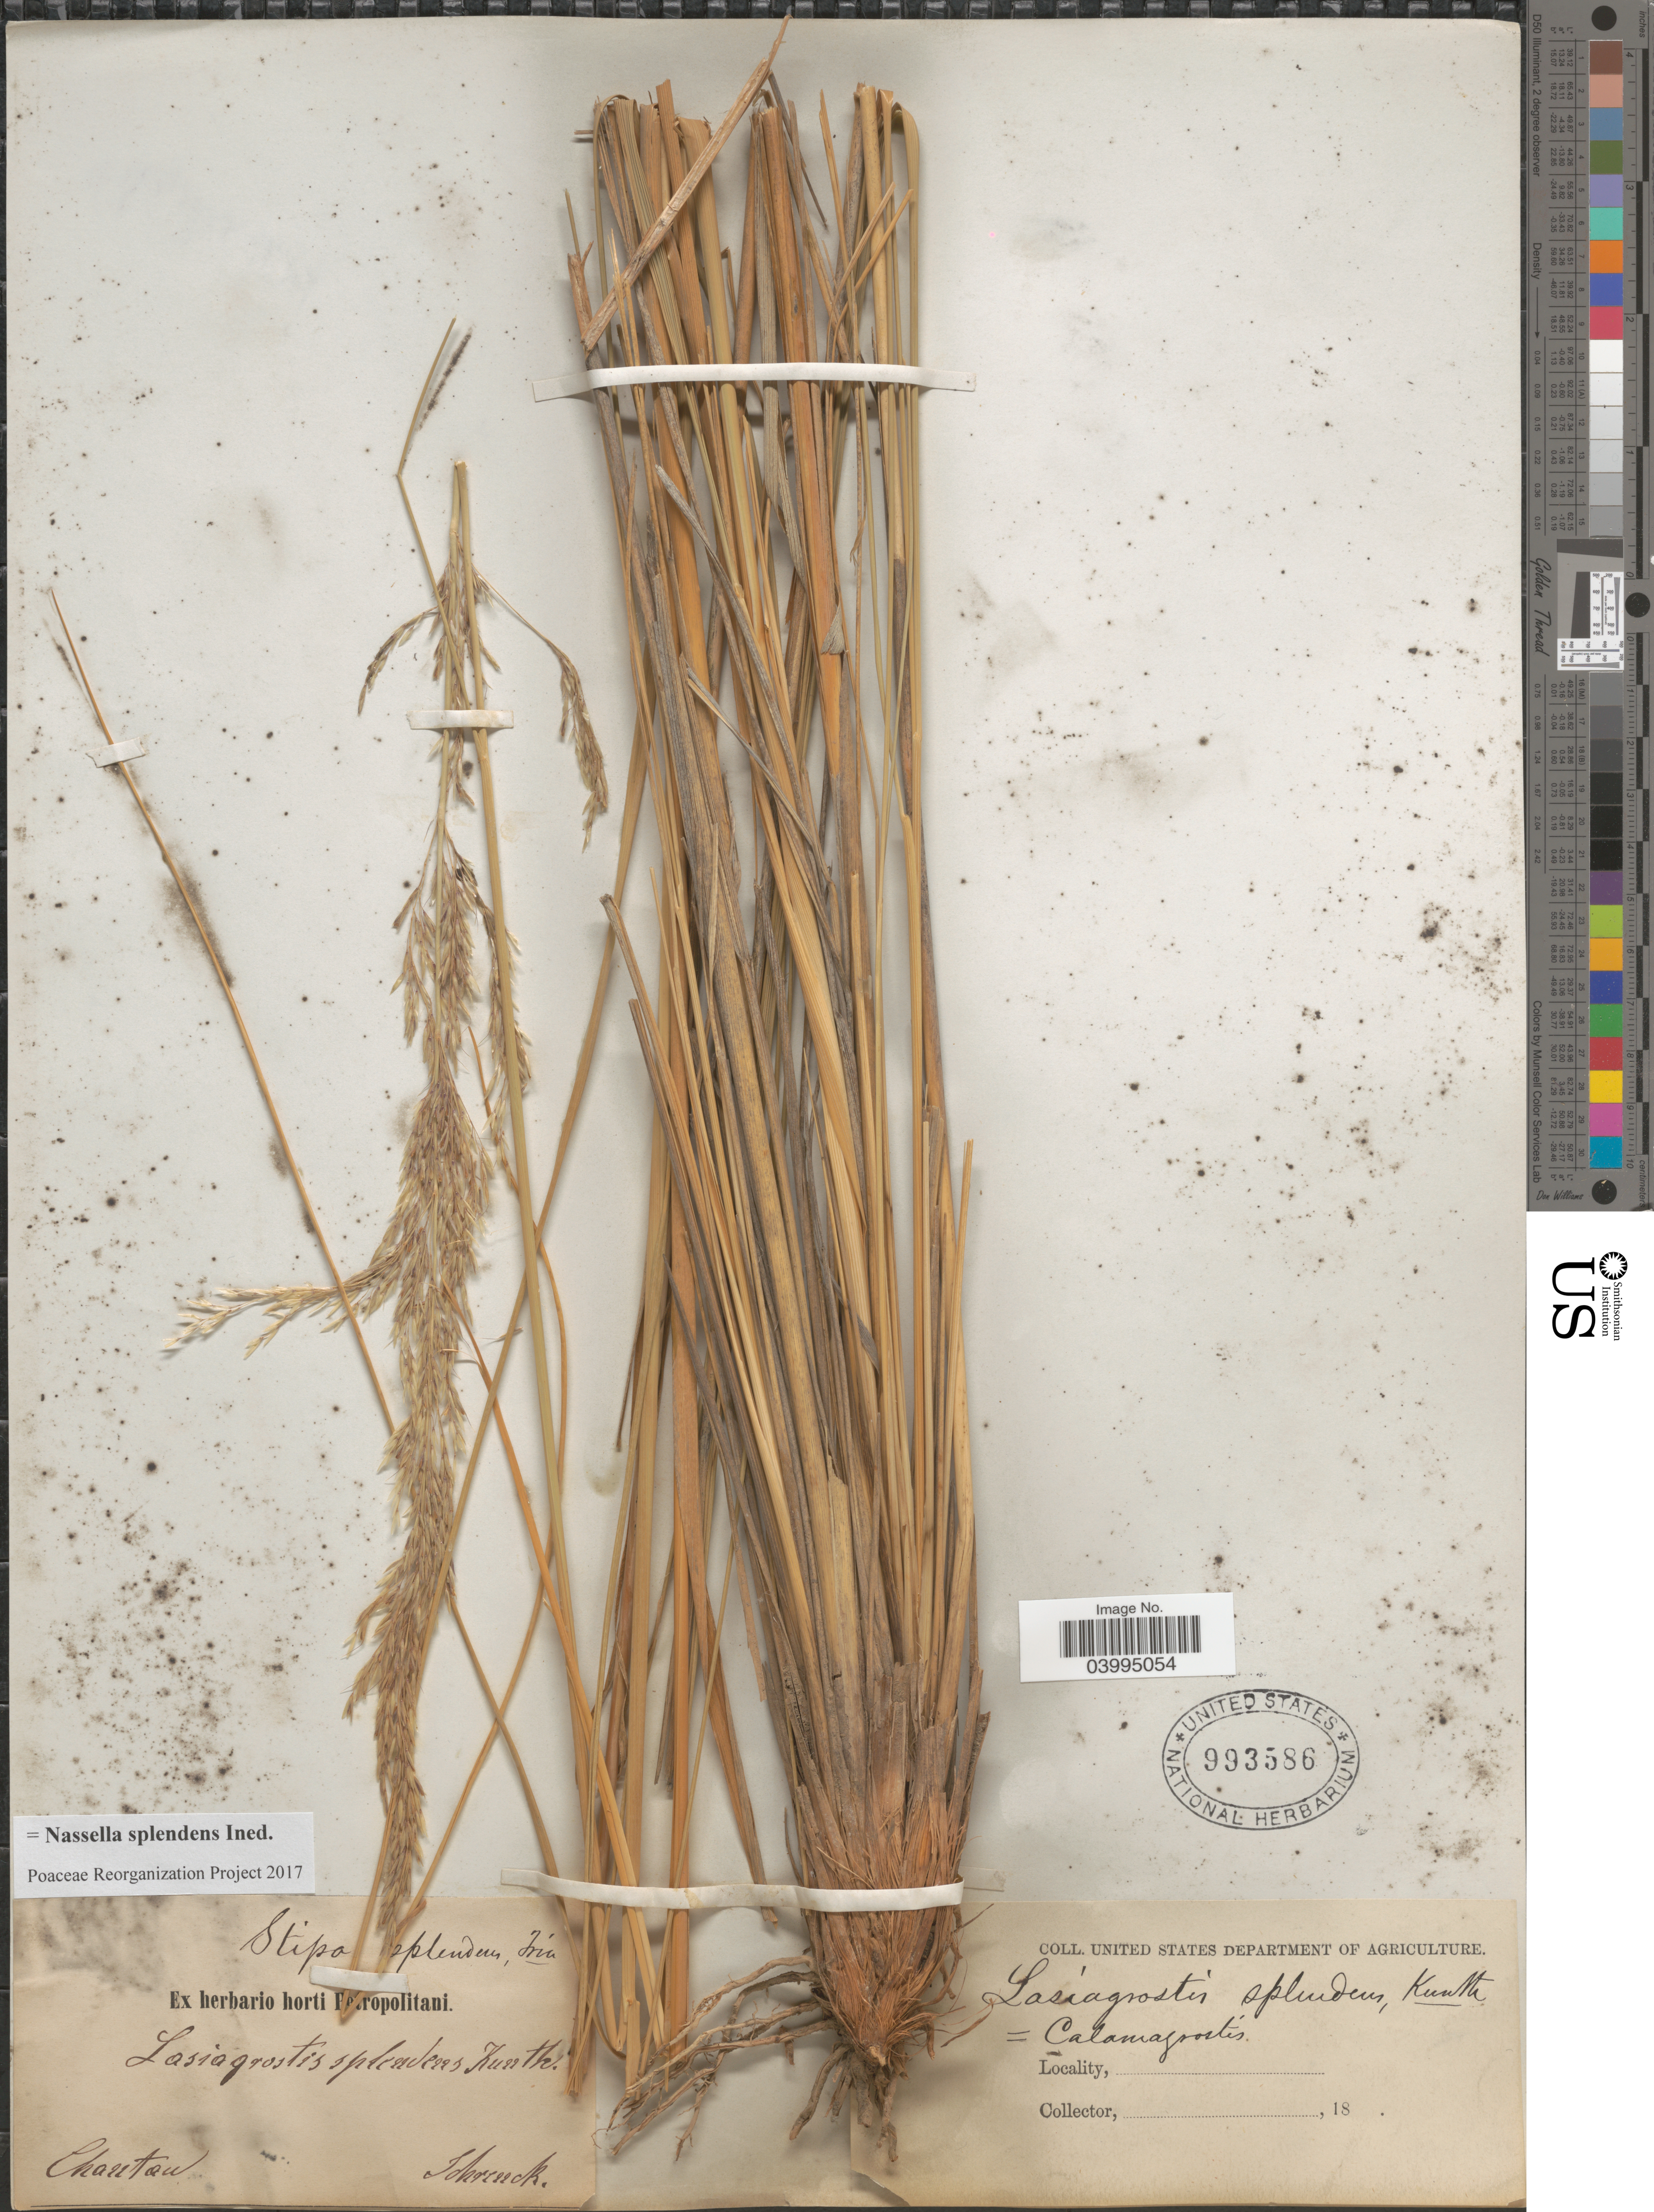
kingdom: Plantae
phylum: Tracheophyta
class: Liliopsida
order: Poales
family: Poaceae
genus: Neotrinia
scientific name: Neotrinia splendens (Trin.) M. Nobis, P.D. Gudkova & A. Nowak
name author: (Trin.)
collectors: -- Schrenck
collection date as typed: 18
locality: Chautan [interpreted].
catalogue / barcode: US 993586